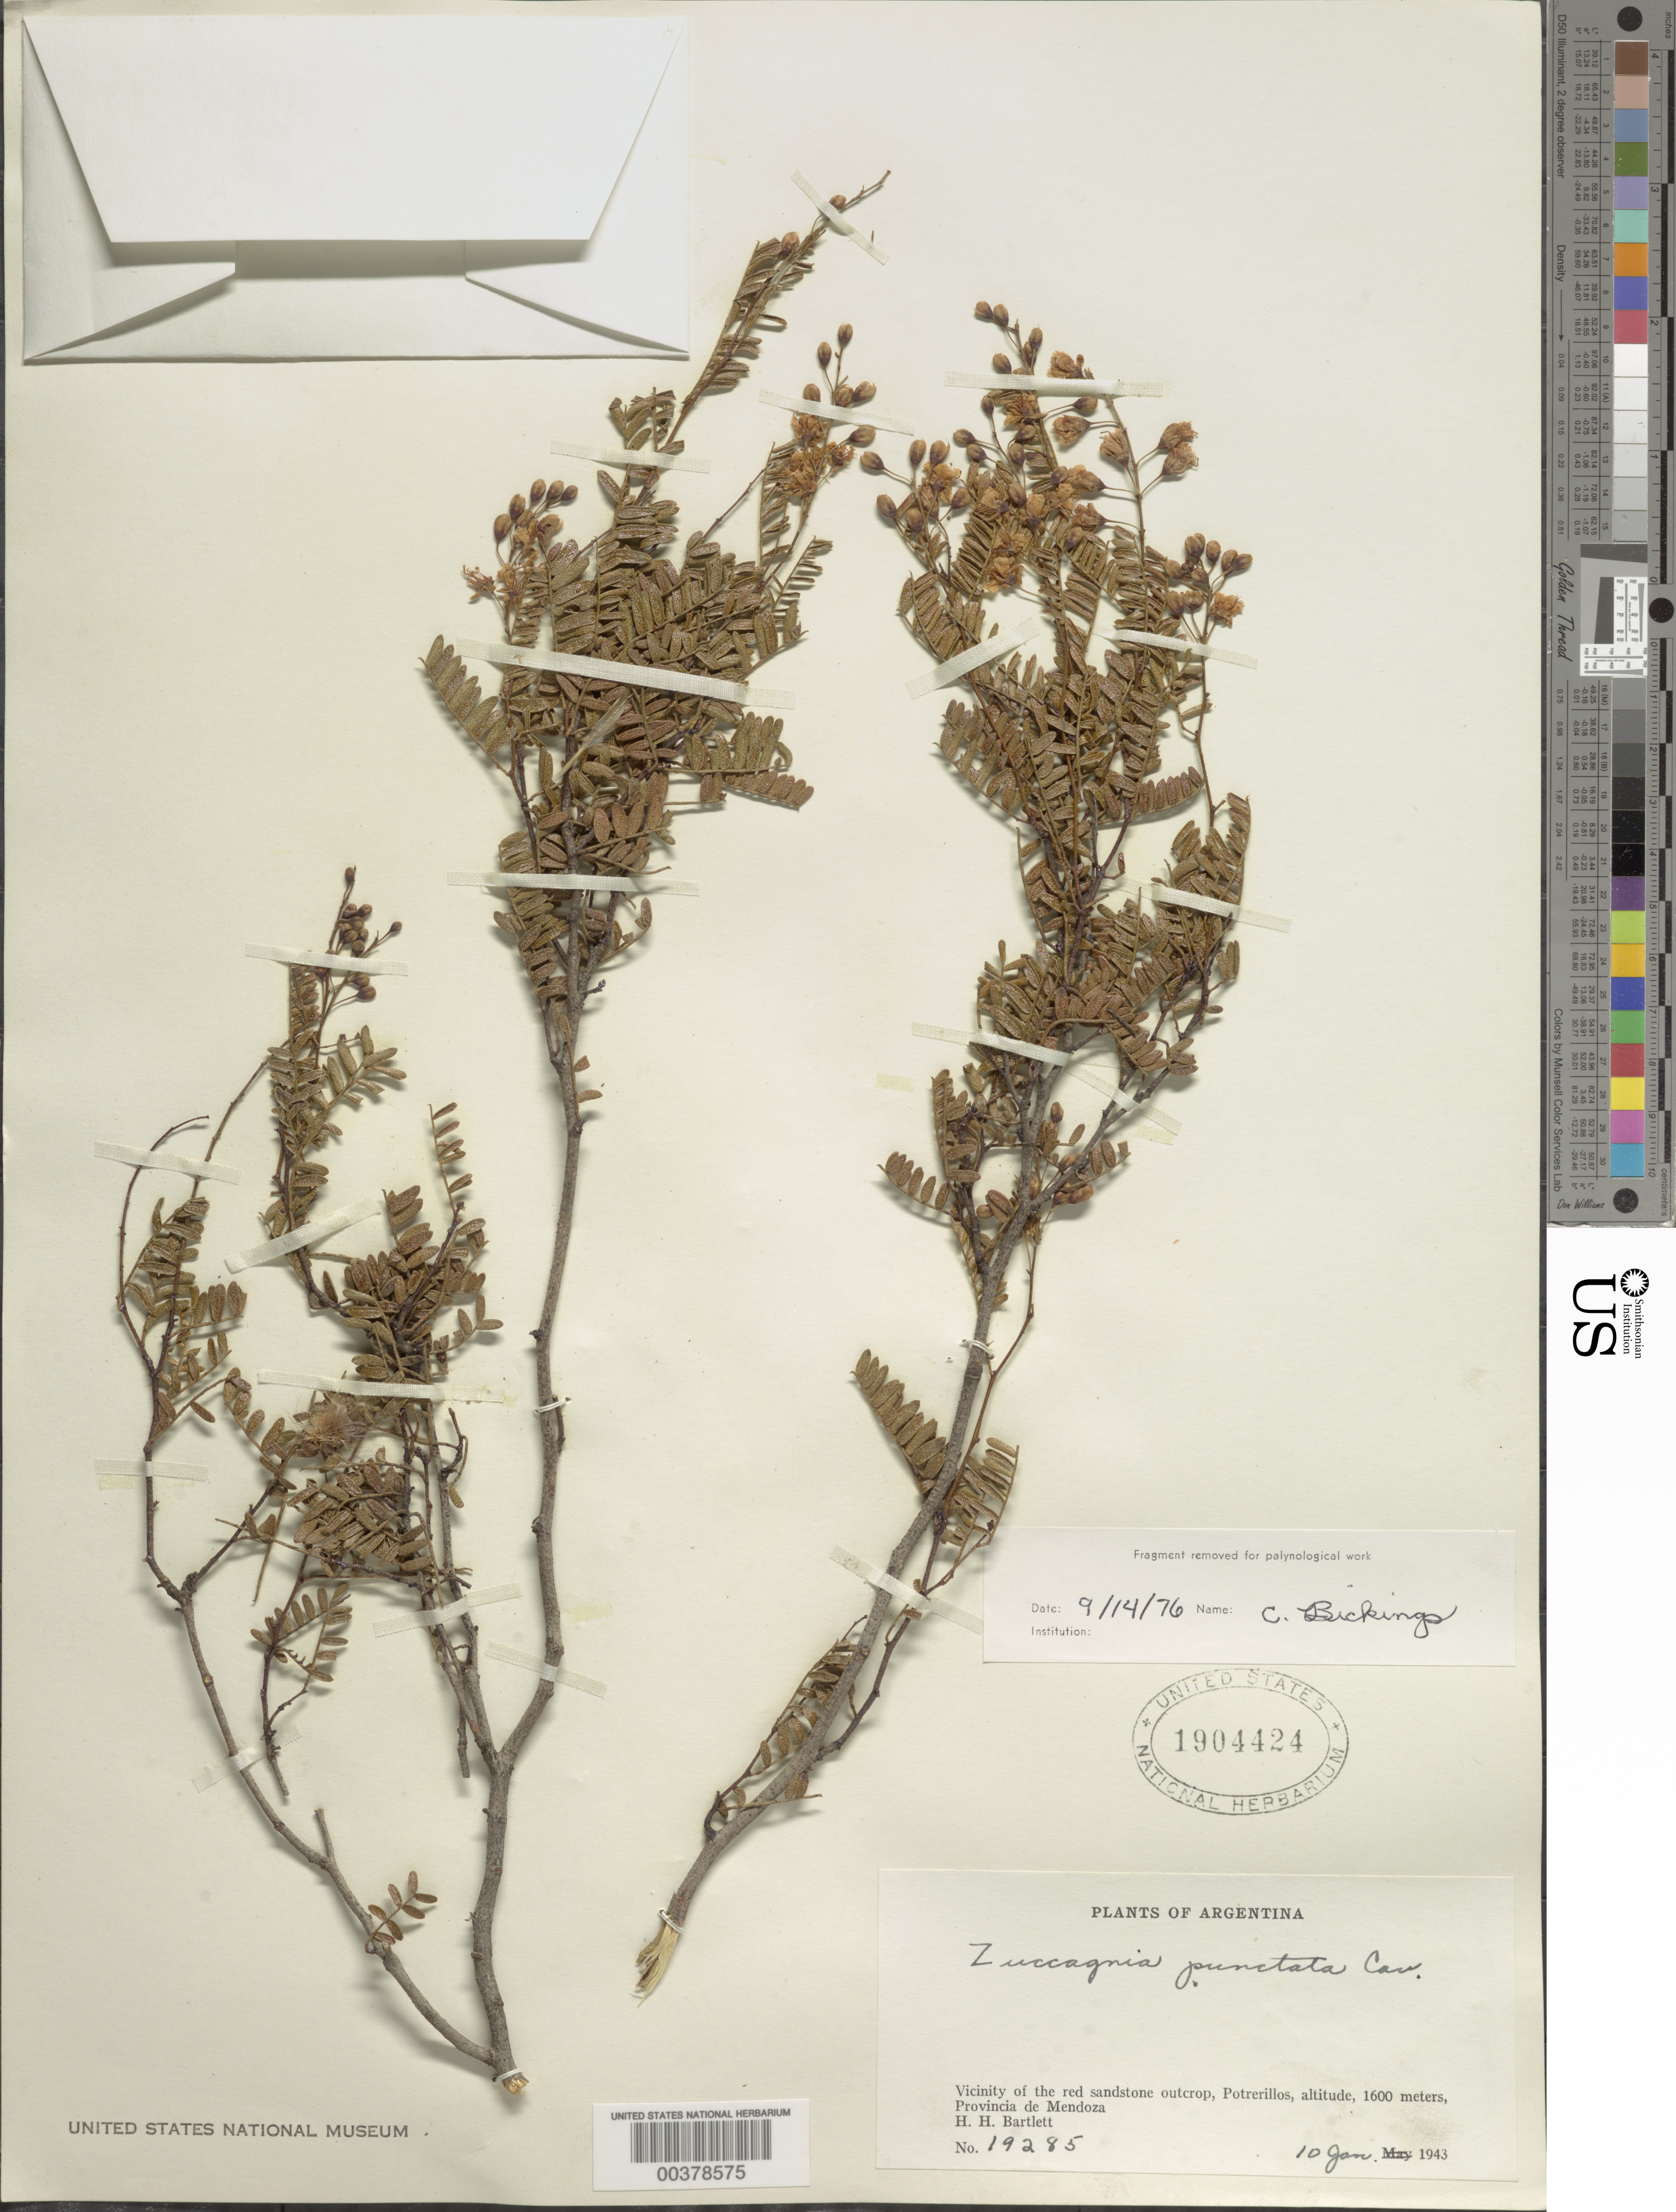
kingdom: Plantae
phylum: Tracheophyta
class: Magnoliopsida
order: Fabales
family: Fabaceae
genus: Zuccagnia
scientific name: Zuccagnia punctata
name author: Cav.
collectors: H. H. Bartlett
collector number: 19285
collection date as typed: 10 Jan 1943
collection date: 1943-01-10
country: Argentina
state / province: Mendoza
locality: Vicinity of red sandstone outcrop, Potrerillos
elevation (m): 1600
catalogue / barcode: US 1904424